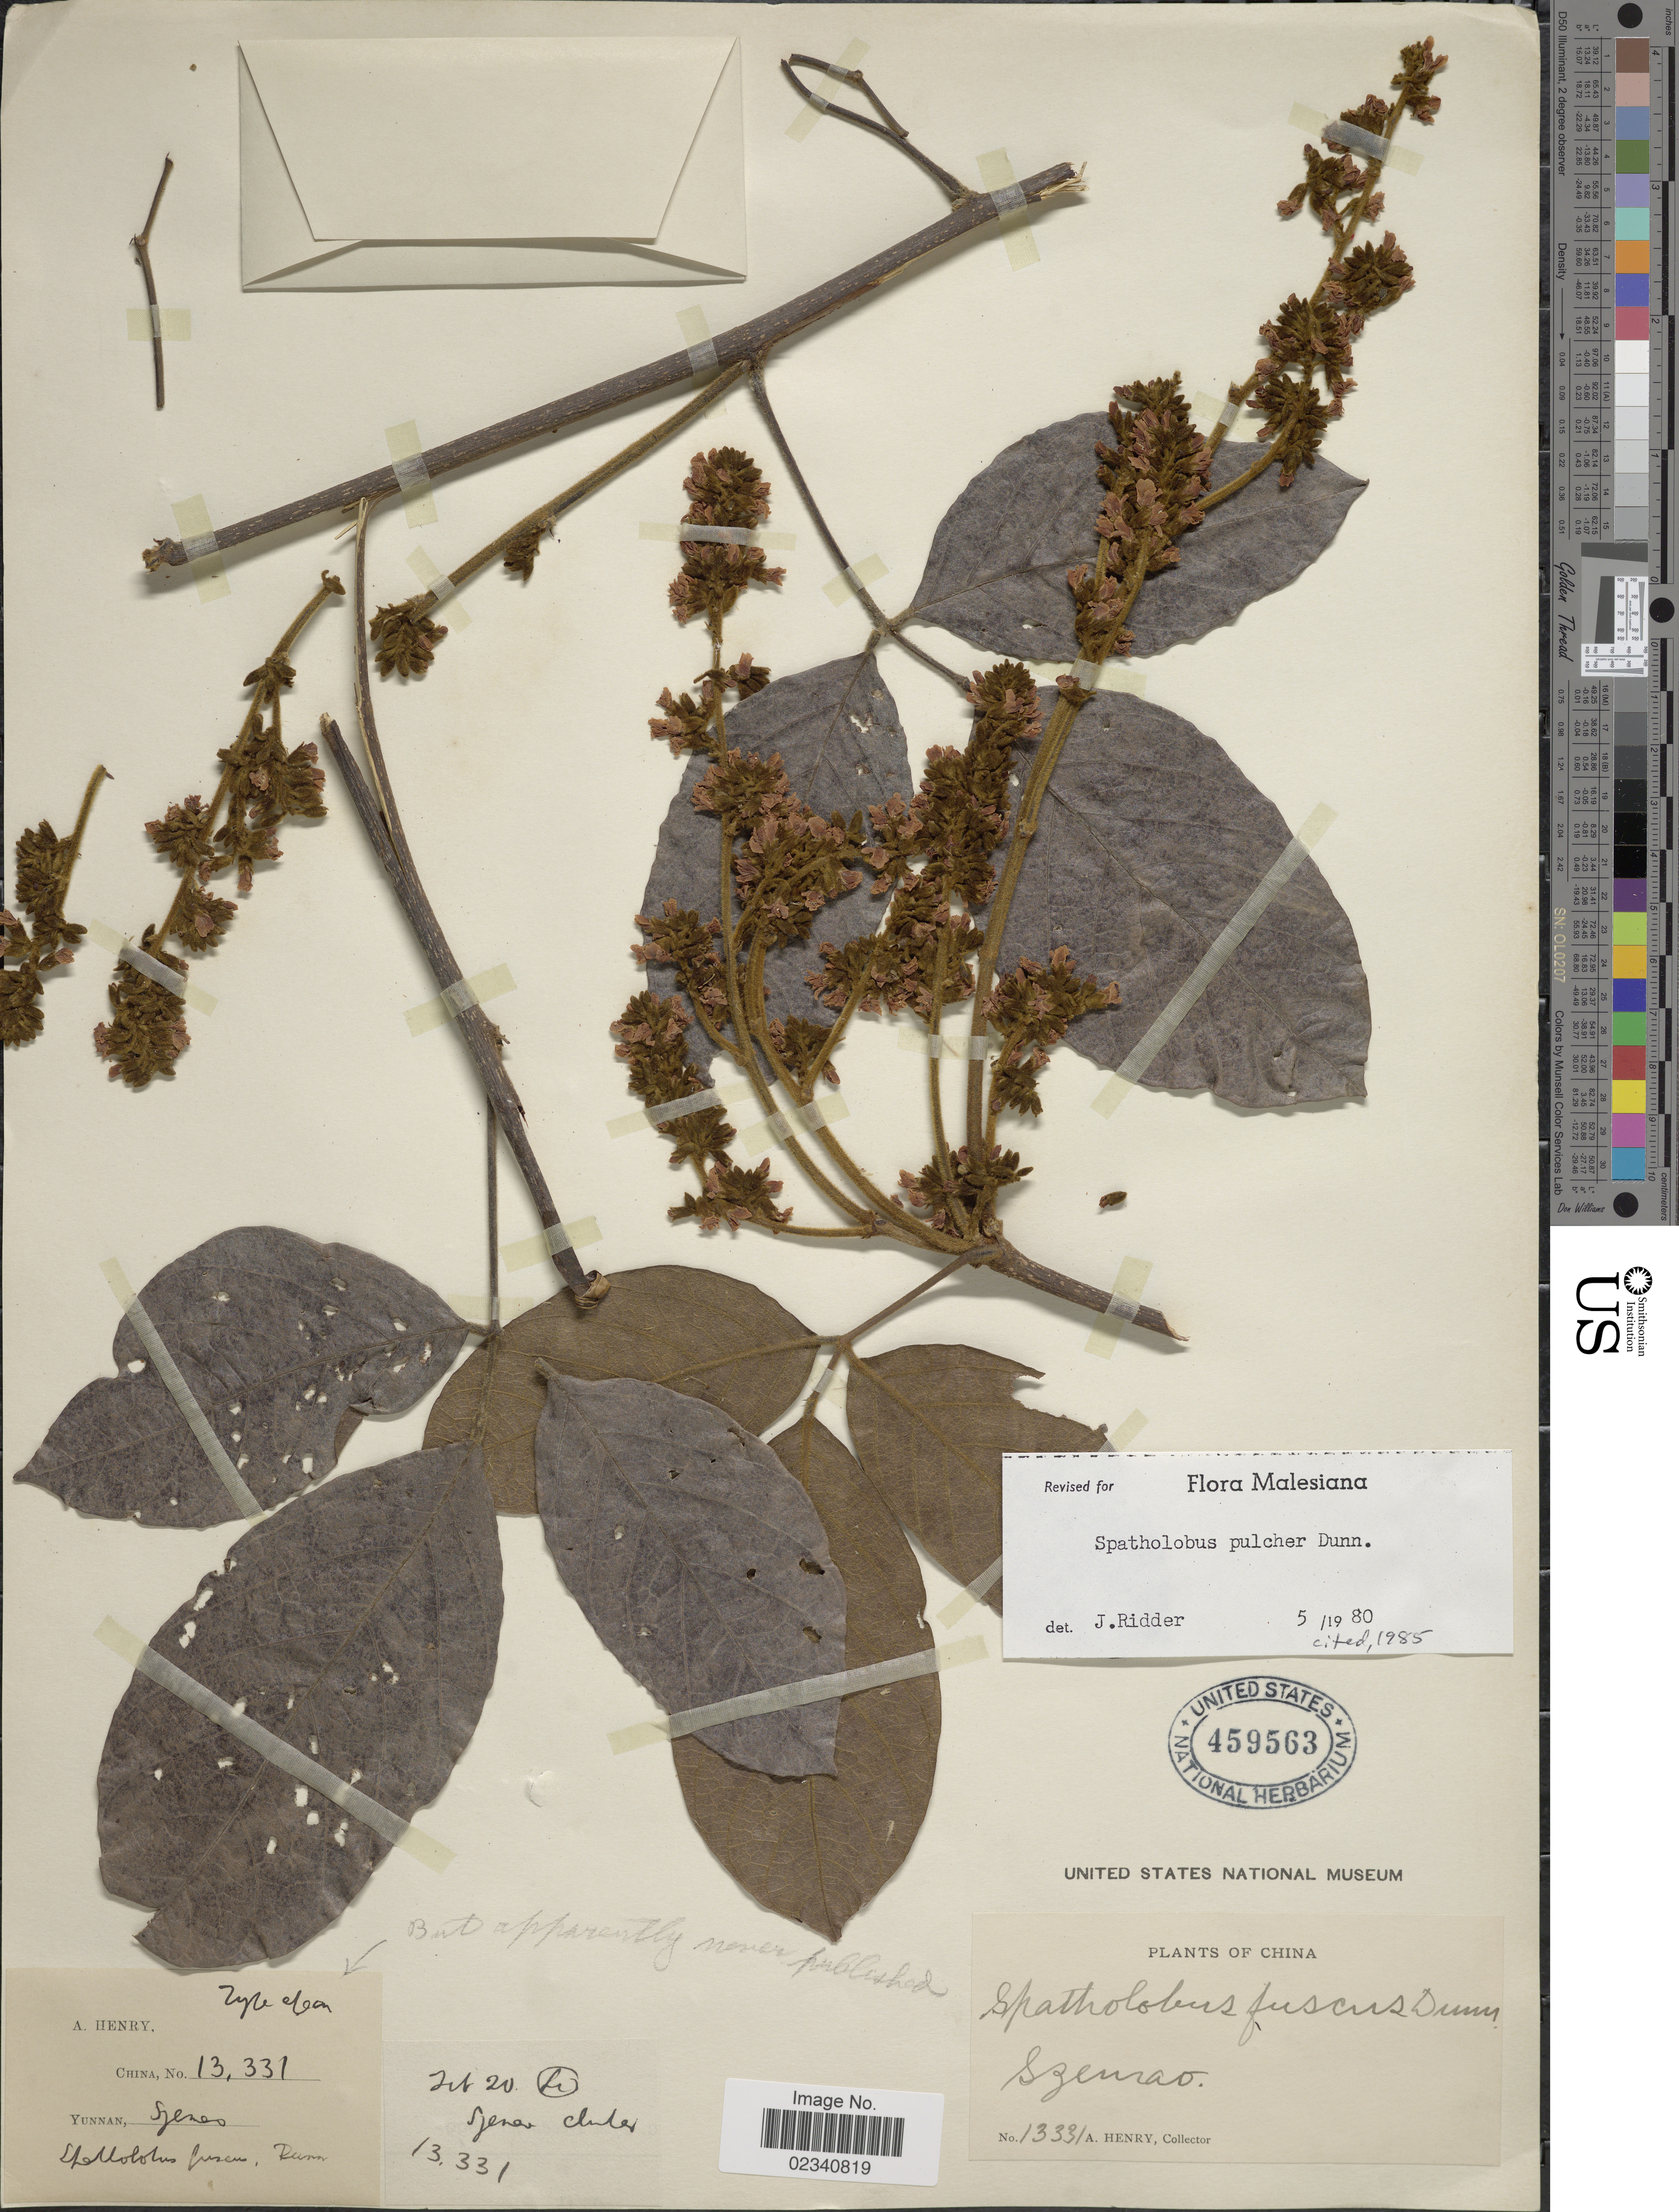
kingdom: Plantae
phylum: Tracheophyta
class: Magnoliopsida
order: Fabales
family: Fabaceae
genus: Spatholobus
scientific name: Spatholobus pulcher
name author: Dunn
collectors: A. Henry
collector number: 13331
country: China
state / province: Yunnan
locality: Yunnan, Szemao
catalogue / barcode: US 459563